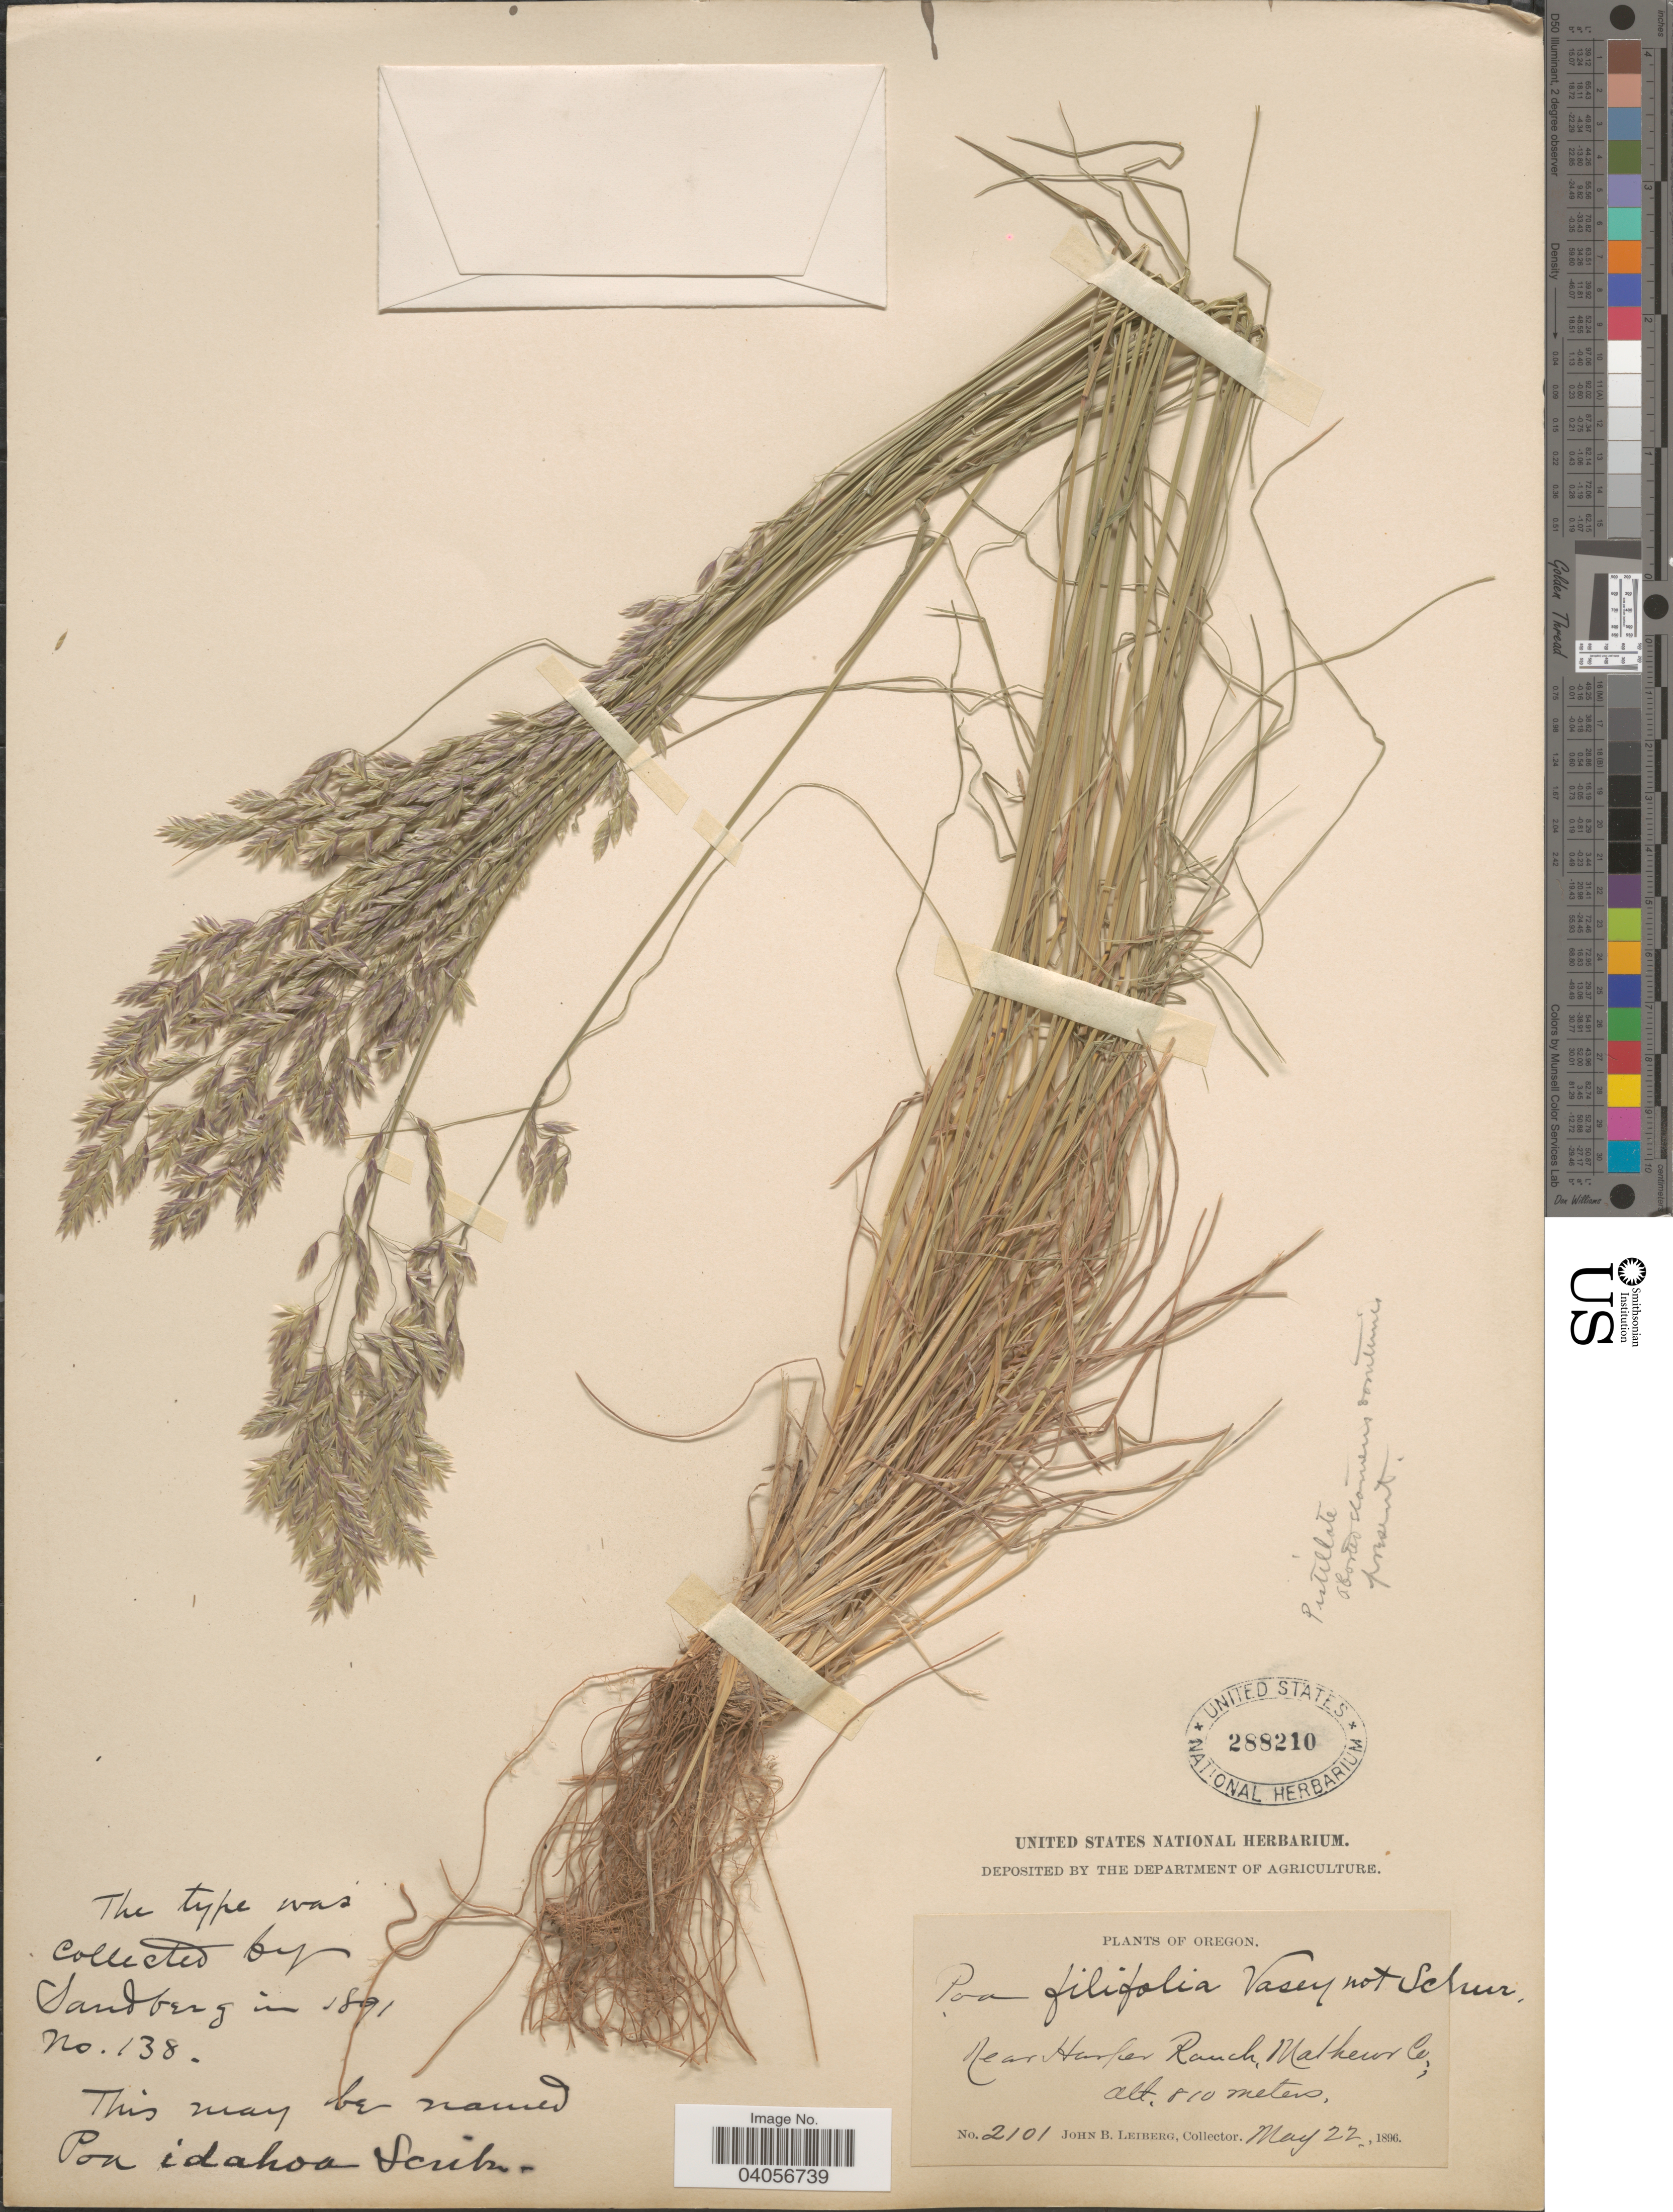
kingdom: Plantae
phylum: Tracheophyta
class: Liliopsida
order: Poales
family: Poaceae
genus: Poa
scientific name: Poa cusickii subsp. cusickii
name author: Vasey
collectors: J. B. Leiberg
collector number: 2101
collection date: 1896-05-22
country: United States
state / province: Oregon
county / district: Malheur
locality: Near Harper Ranch, Malheur Co.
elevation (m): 810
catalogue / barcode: US 288210